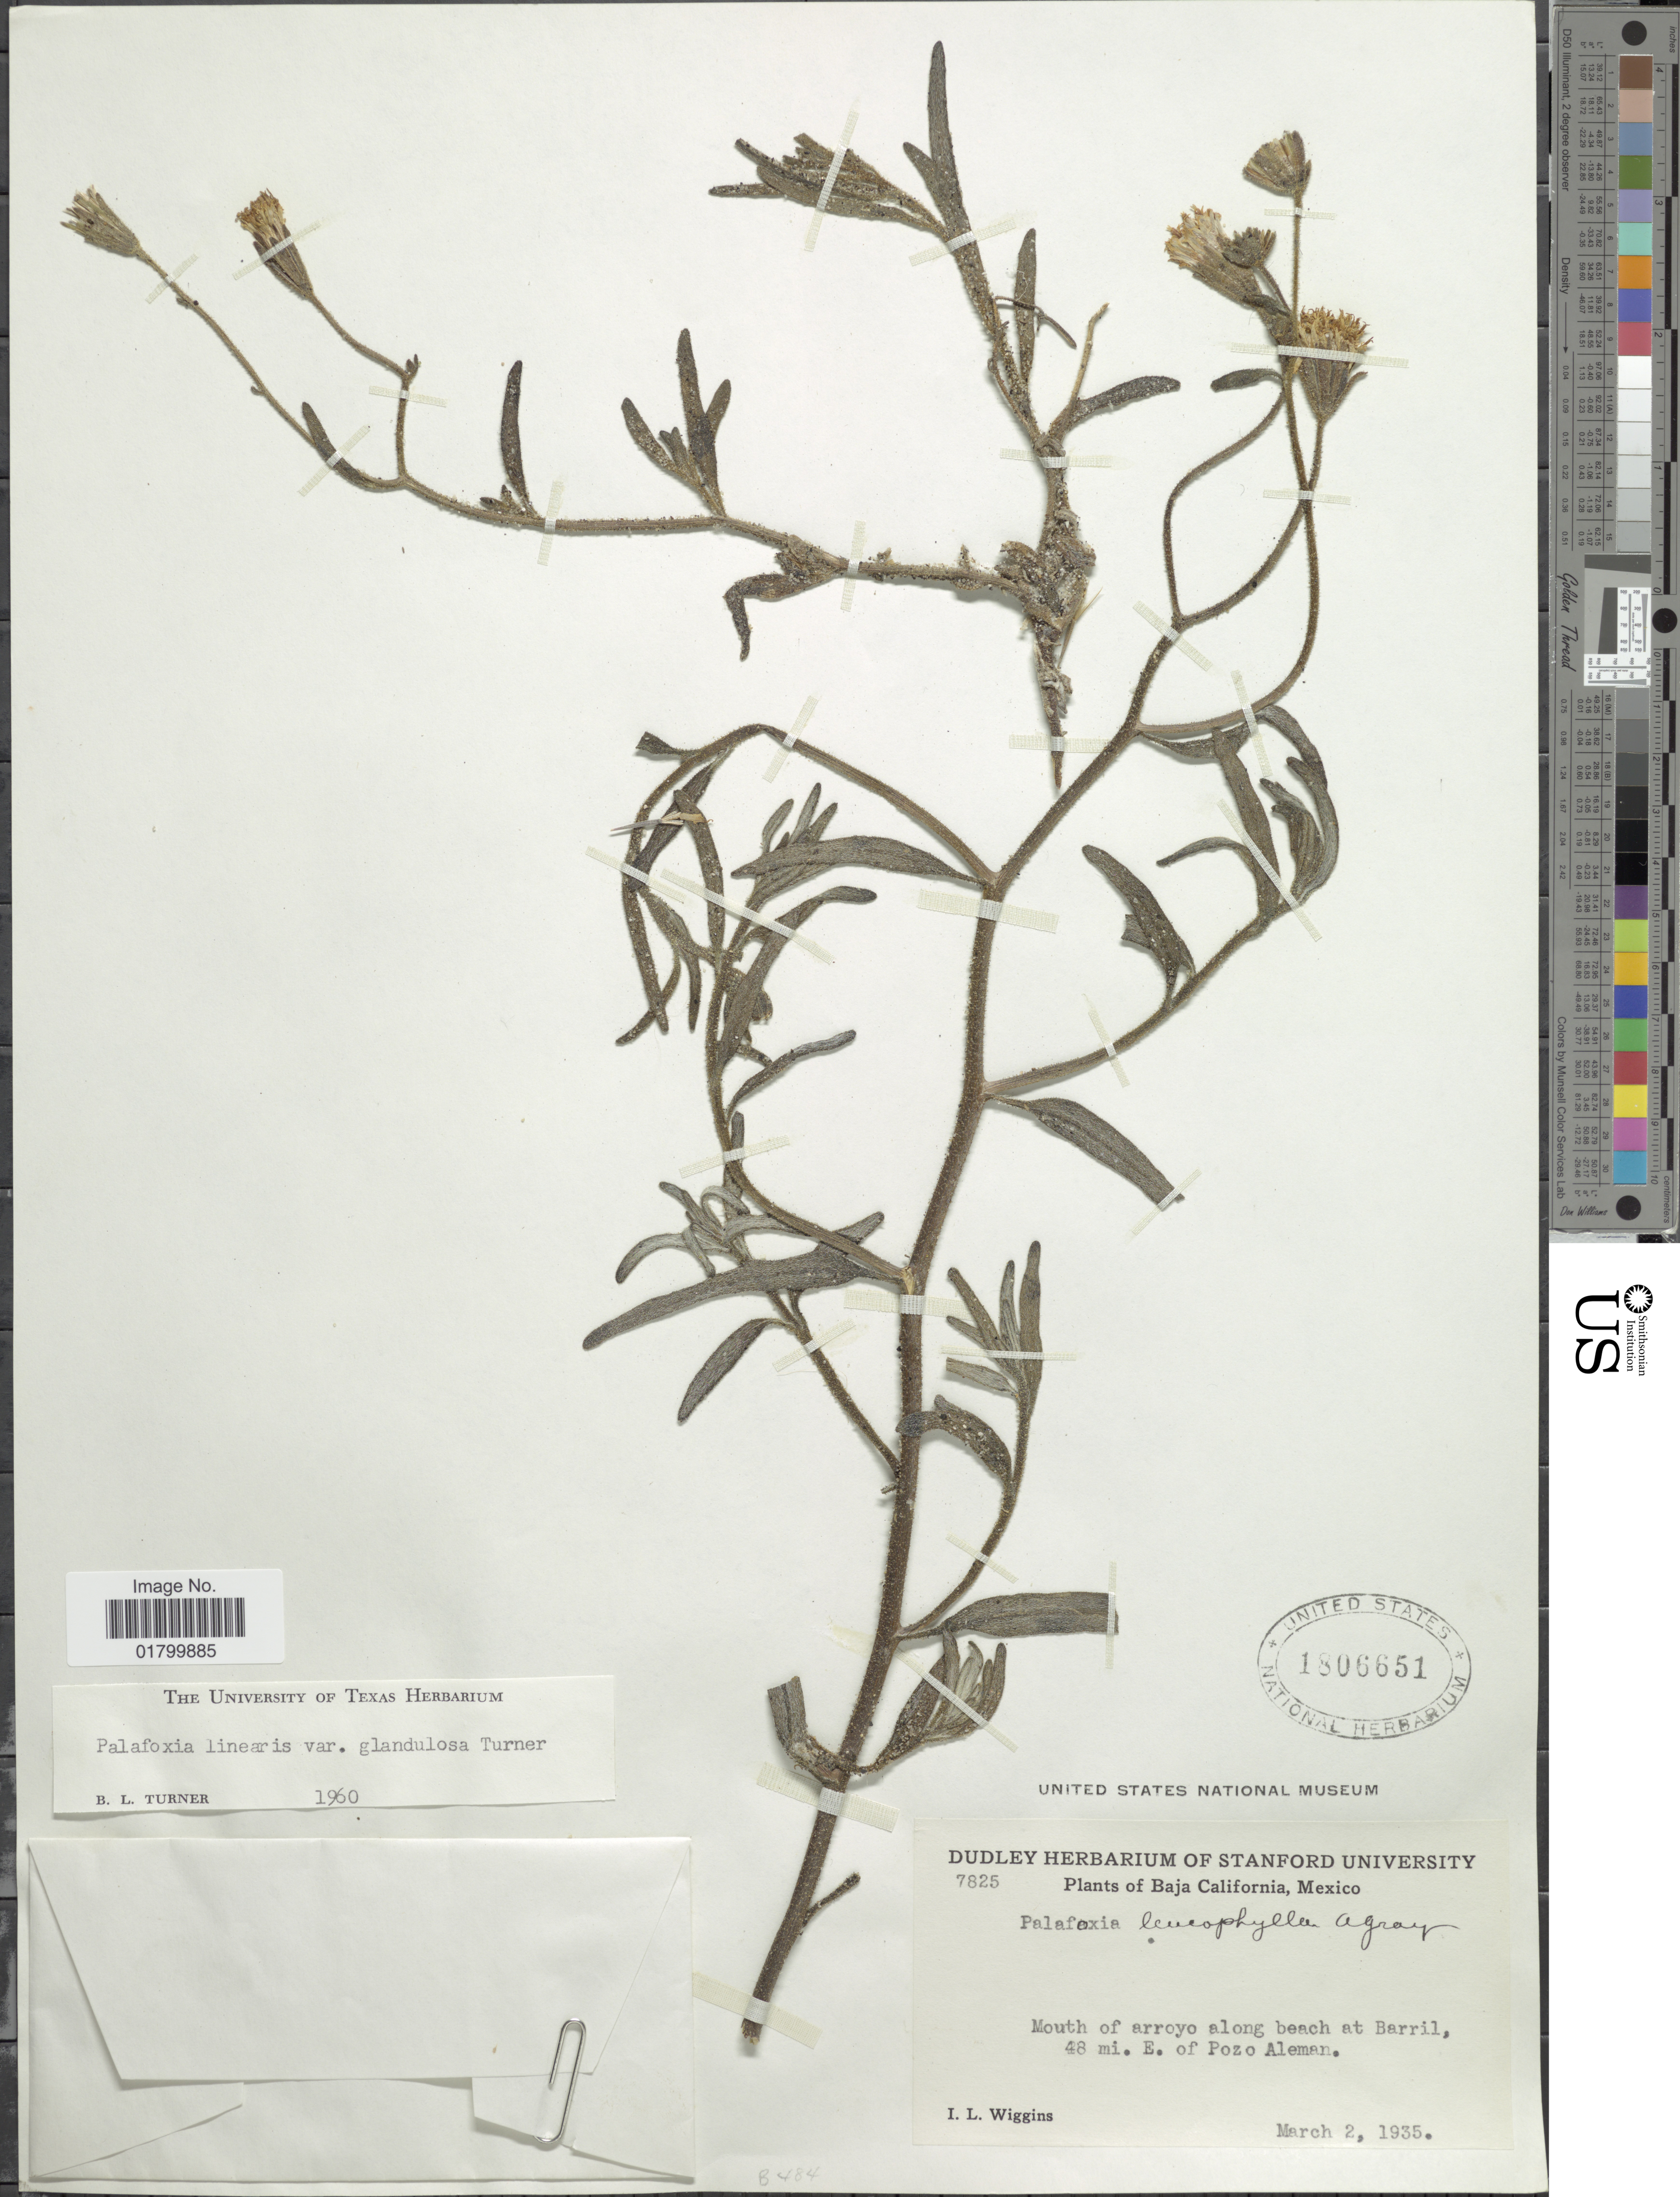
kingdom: Plantae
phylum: Tracheophyta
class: Magnoliopsida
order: Asterales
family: Asteraceae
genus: Palafoxia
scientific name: Palafoxia linearis var. glandulosa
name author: B.L. Turner & M.I. Morris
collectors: I. L. Wiggins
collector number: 7825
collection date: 1935-03-02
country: Mexico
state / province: Baja California Sur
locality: Mouth of arroyo along beach at Barril, 48 mi. E. of Pozo Aleman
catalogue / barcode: US 1806651